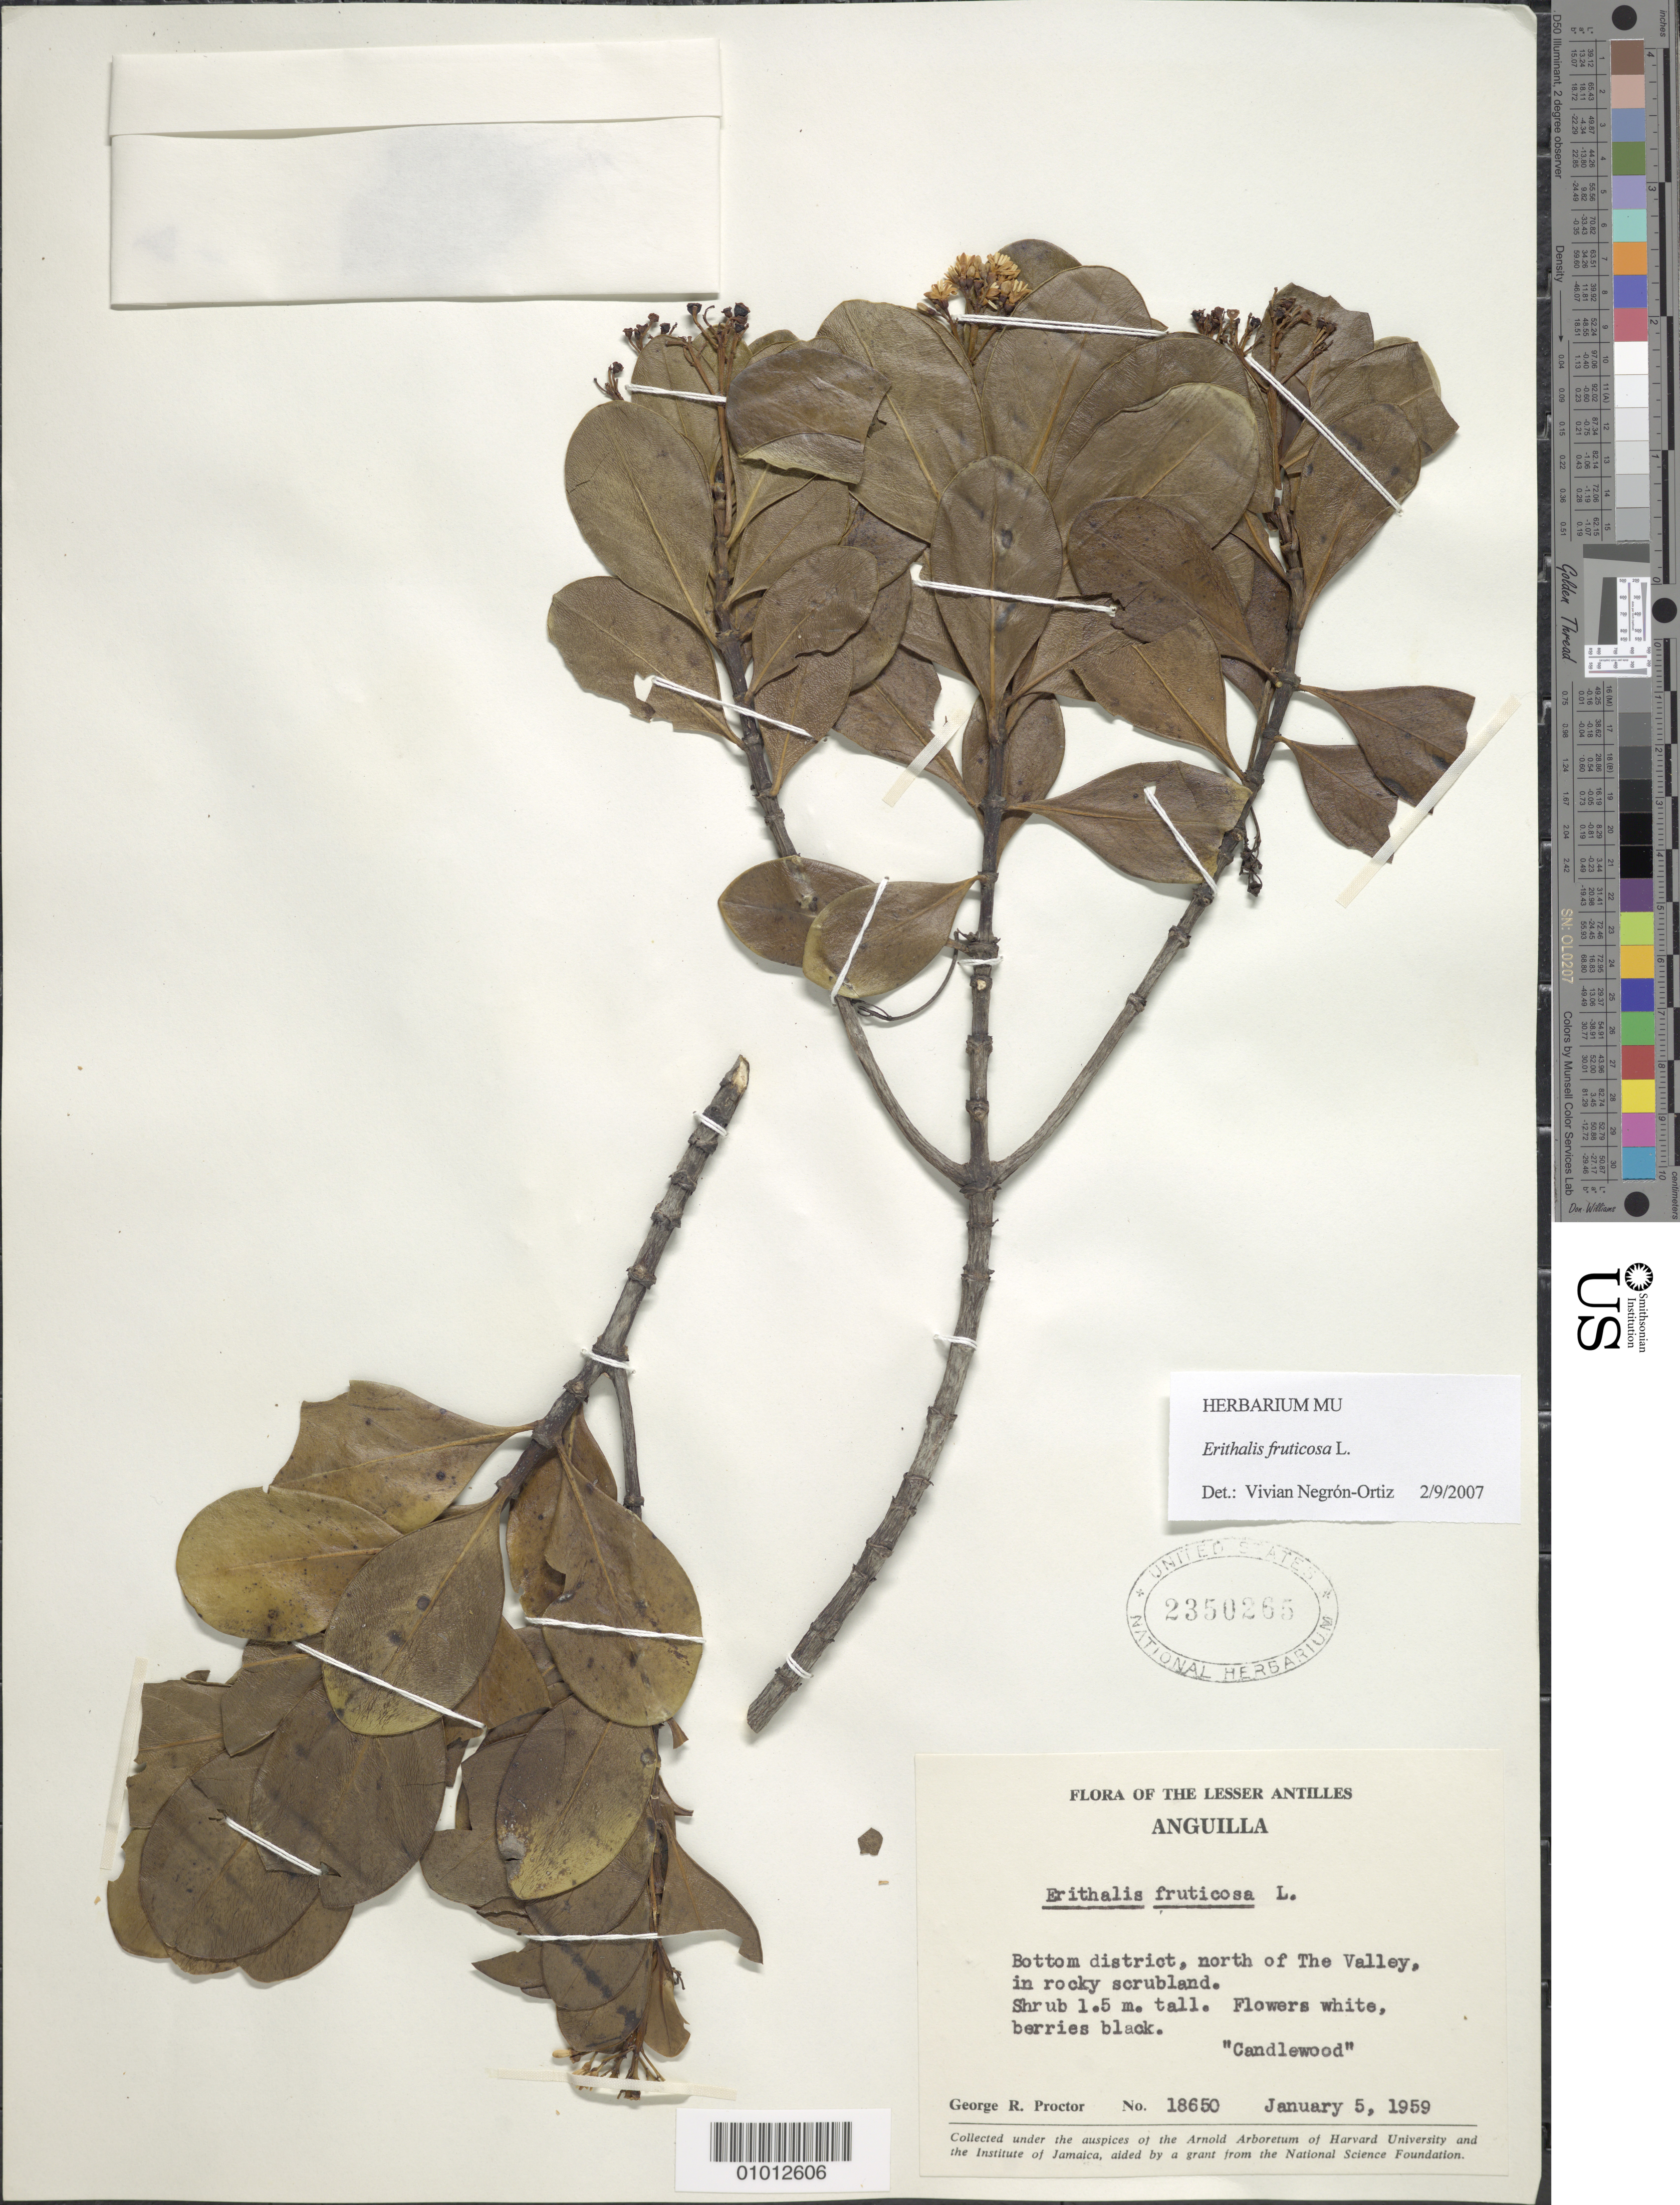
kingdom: Plantae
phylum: Tracheophyta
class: Magnoliopsida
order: Gentianales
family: Rubiaceae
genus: Erithalis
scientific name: Erithalis fruticosa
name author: L.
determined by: Negrón-Ortiz, V.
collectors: G. R. Proctor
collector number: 18650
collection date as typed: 05 Jan 1959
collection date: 1959-01-05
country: Anguilla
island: Anguilla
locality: Bottom district, north of The Valley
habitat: In rocky scrubland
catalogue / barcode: US 2350265